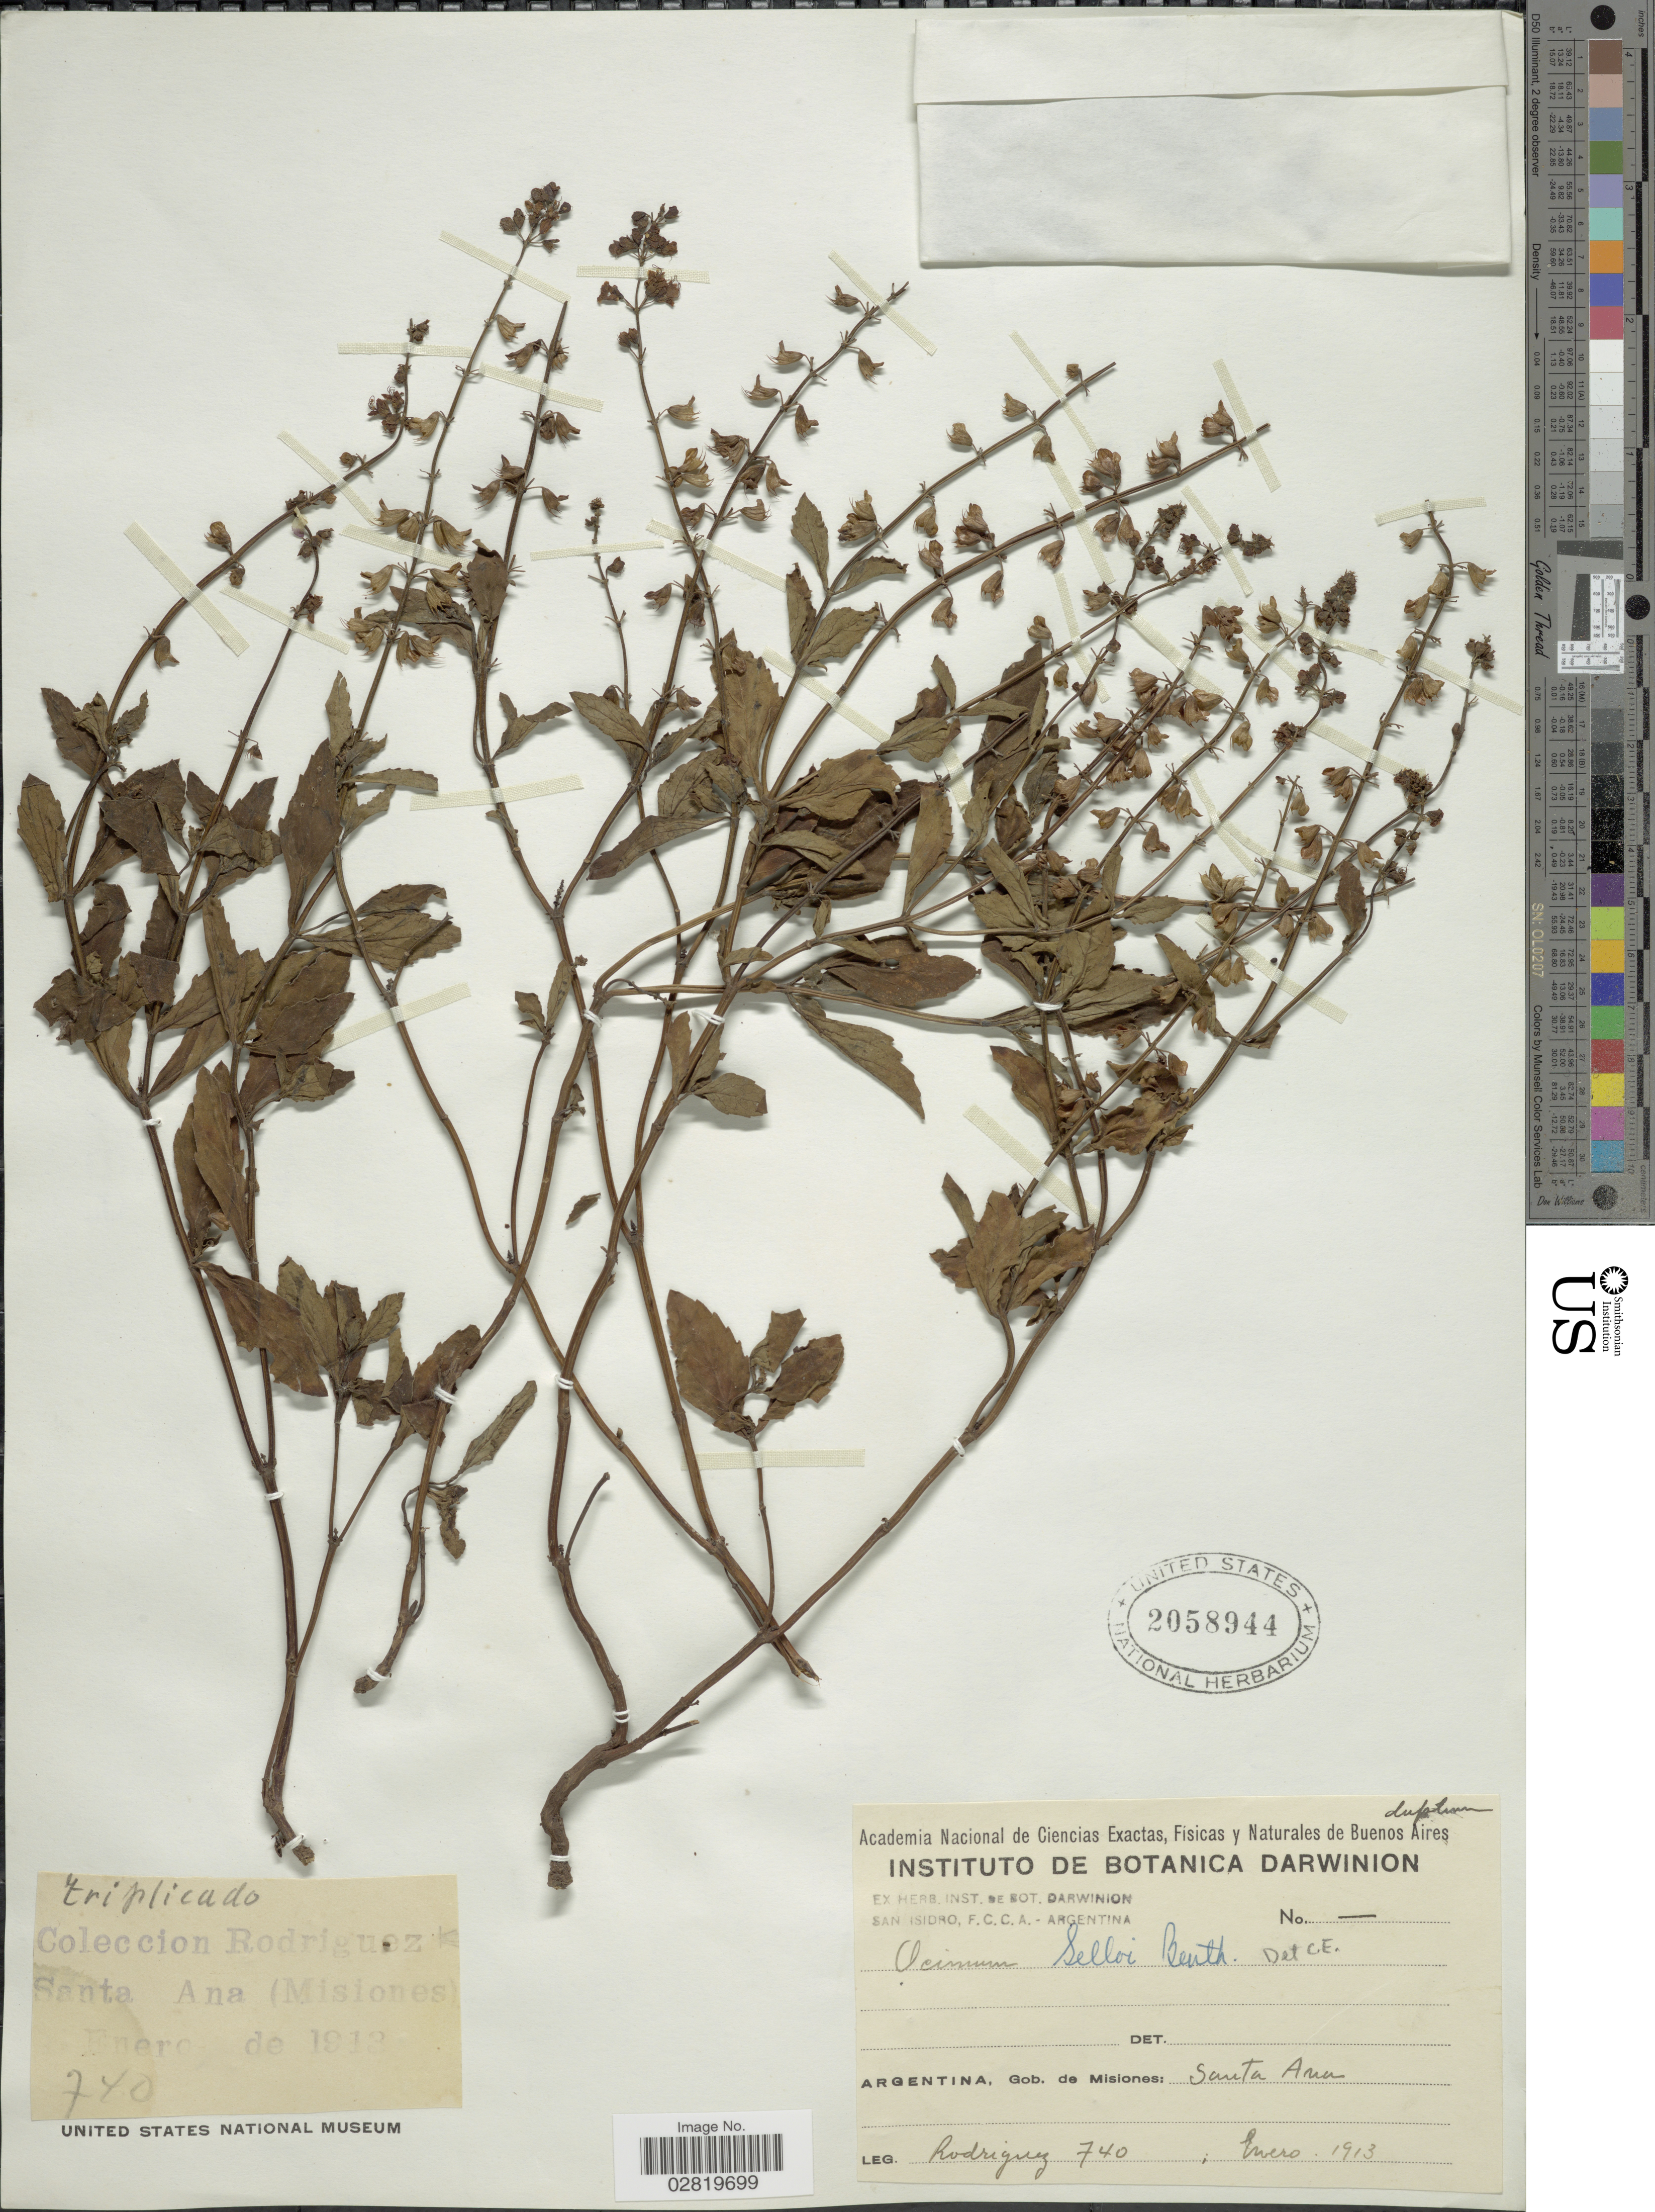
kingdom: Plantae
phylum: Tracheophyta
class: Magnoliopsida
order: Lamiales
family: Lamiaceae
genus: Ocimum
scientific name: Ocimum selloi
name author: Benth.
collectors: Rodriguez, --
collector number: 740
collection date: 1913-01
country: Argentina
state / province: Misiones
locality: Gob. de Misiones: Santa Ana.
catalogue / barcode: US 2058944